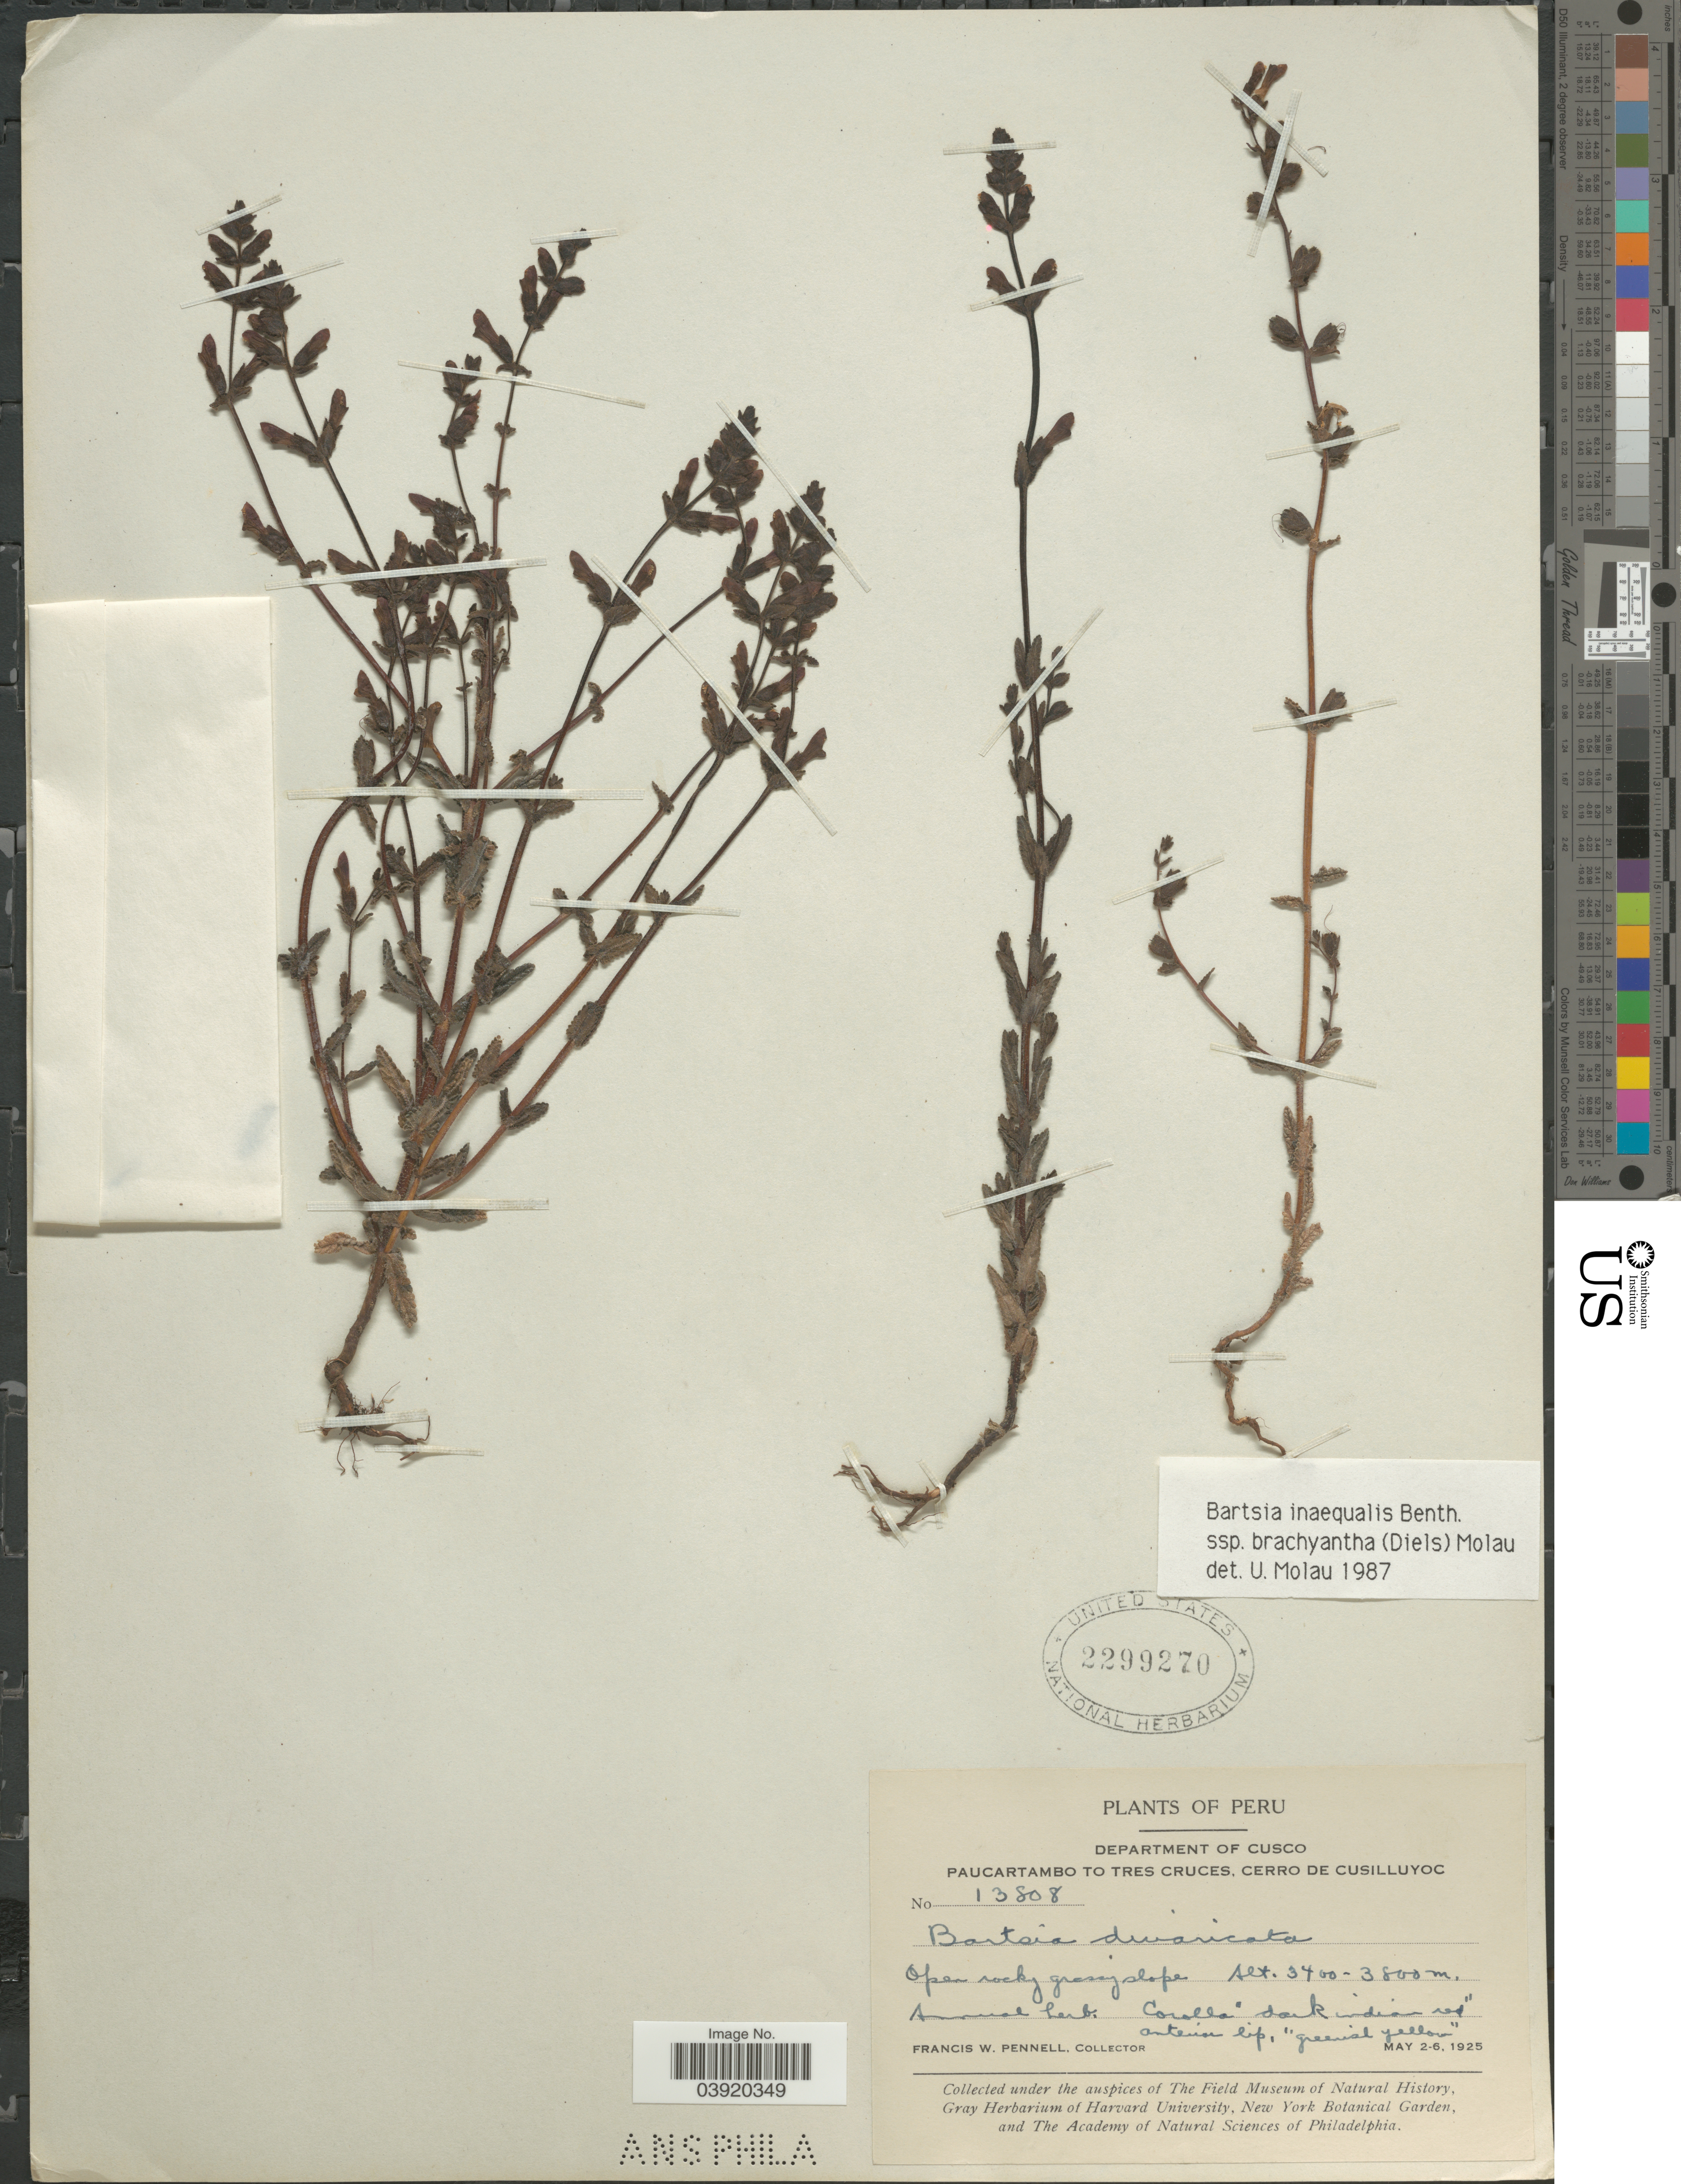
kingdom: Plantae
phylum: Tracheophyta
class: Magnoliopsida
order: Lamiales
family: Orobanchaceae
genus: Bartsia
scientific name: Bartsia inaequalis subsp. brachyantha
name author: (Diels) Molau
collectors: F. W. Pennell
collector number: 13808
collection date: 1925-05-02/1925-05-06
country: Peru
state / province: Cusco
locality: Department of Cusco. Paucartambo to Tres Cruces, Cerro de Cusilluyoc.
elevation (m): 3400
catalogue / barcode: US 2299270